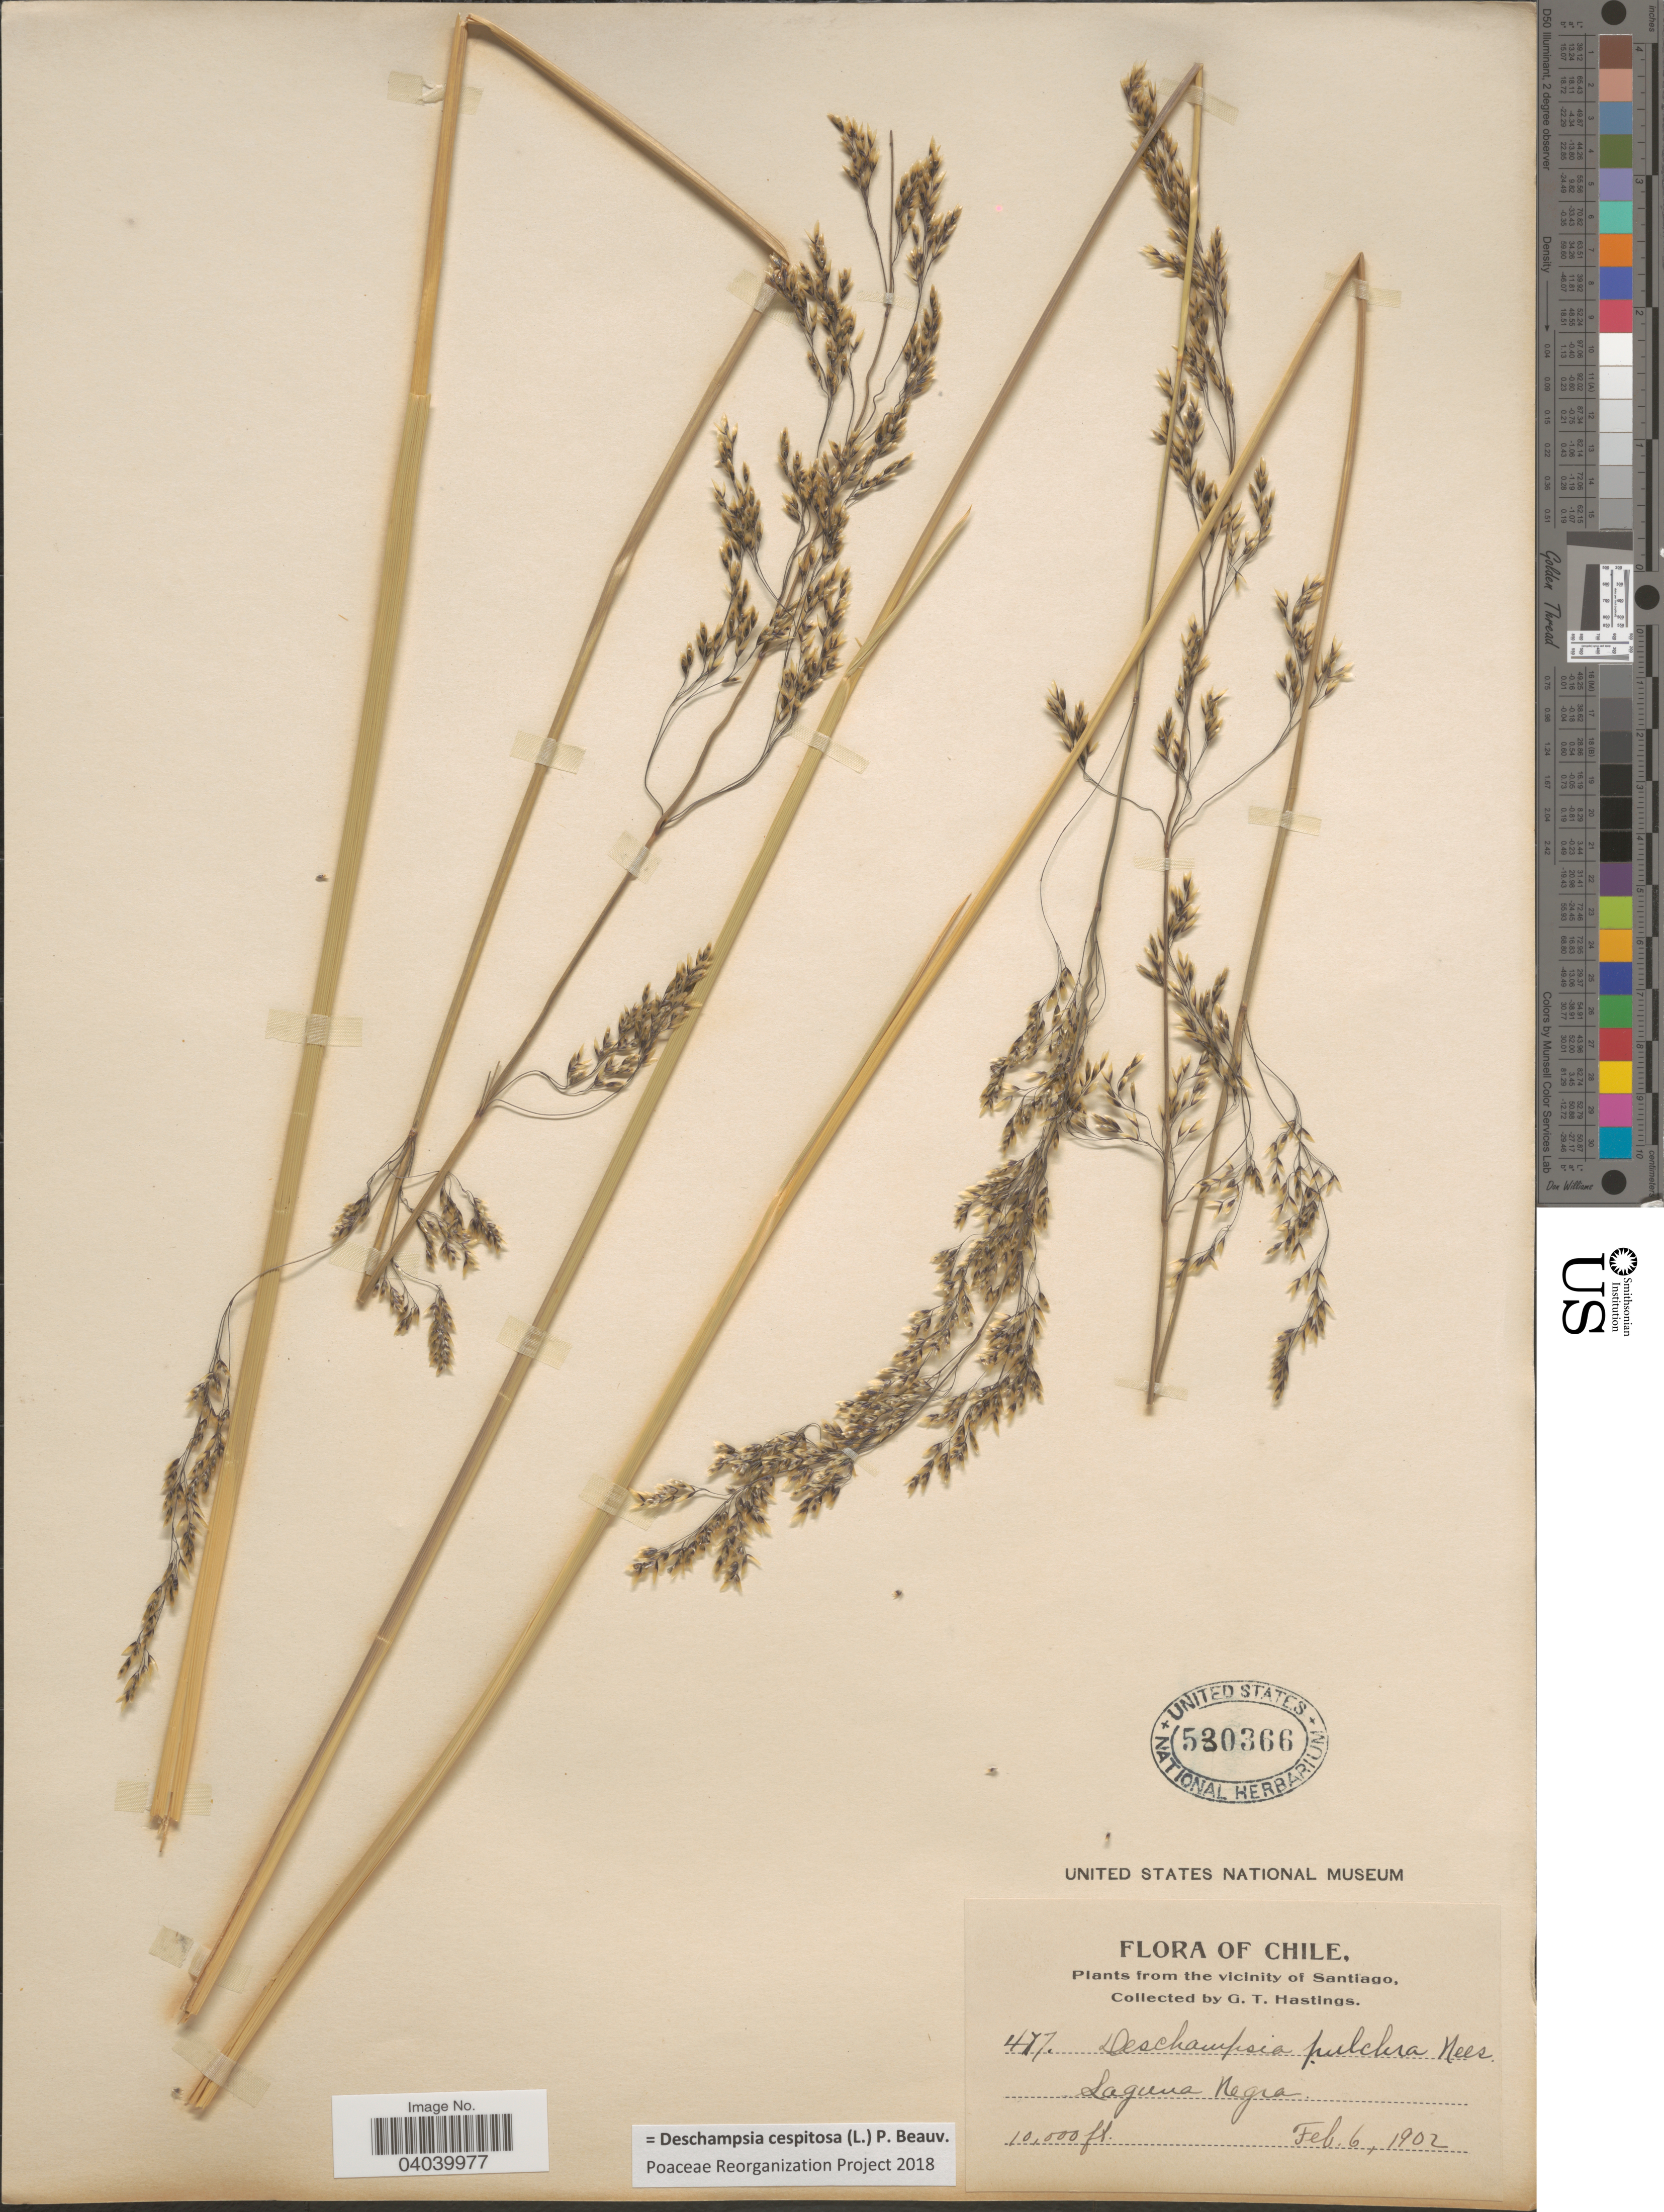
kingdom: Plantae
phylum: Tracheophyta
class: Liliopsida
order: Poales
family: Poaceae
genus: Deschampsia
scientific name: Deschampsia cespitosa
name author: (L.) P. Beauv.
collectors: G. Hastings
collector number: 417*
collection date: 1902-02-06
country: Chile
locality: From the vicinity of Santiago. Laguna Negra.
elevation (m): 3048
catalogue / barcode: US 530366